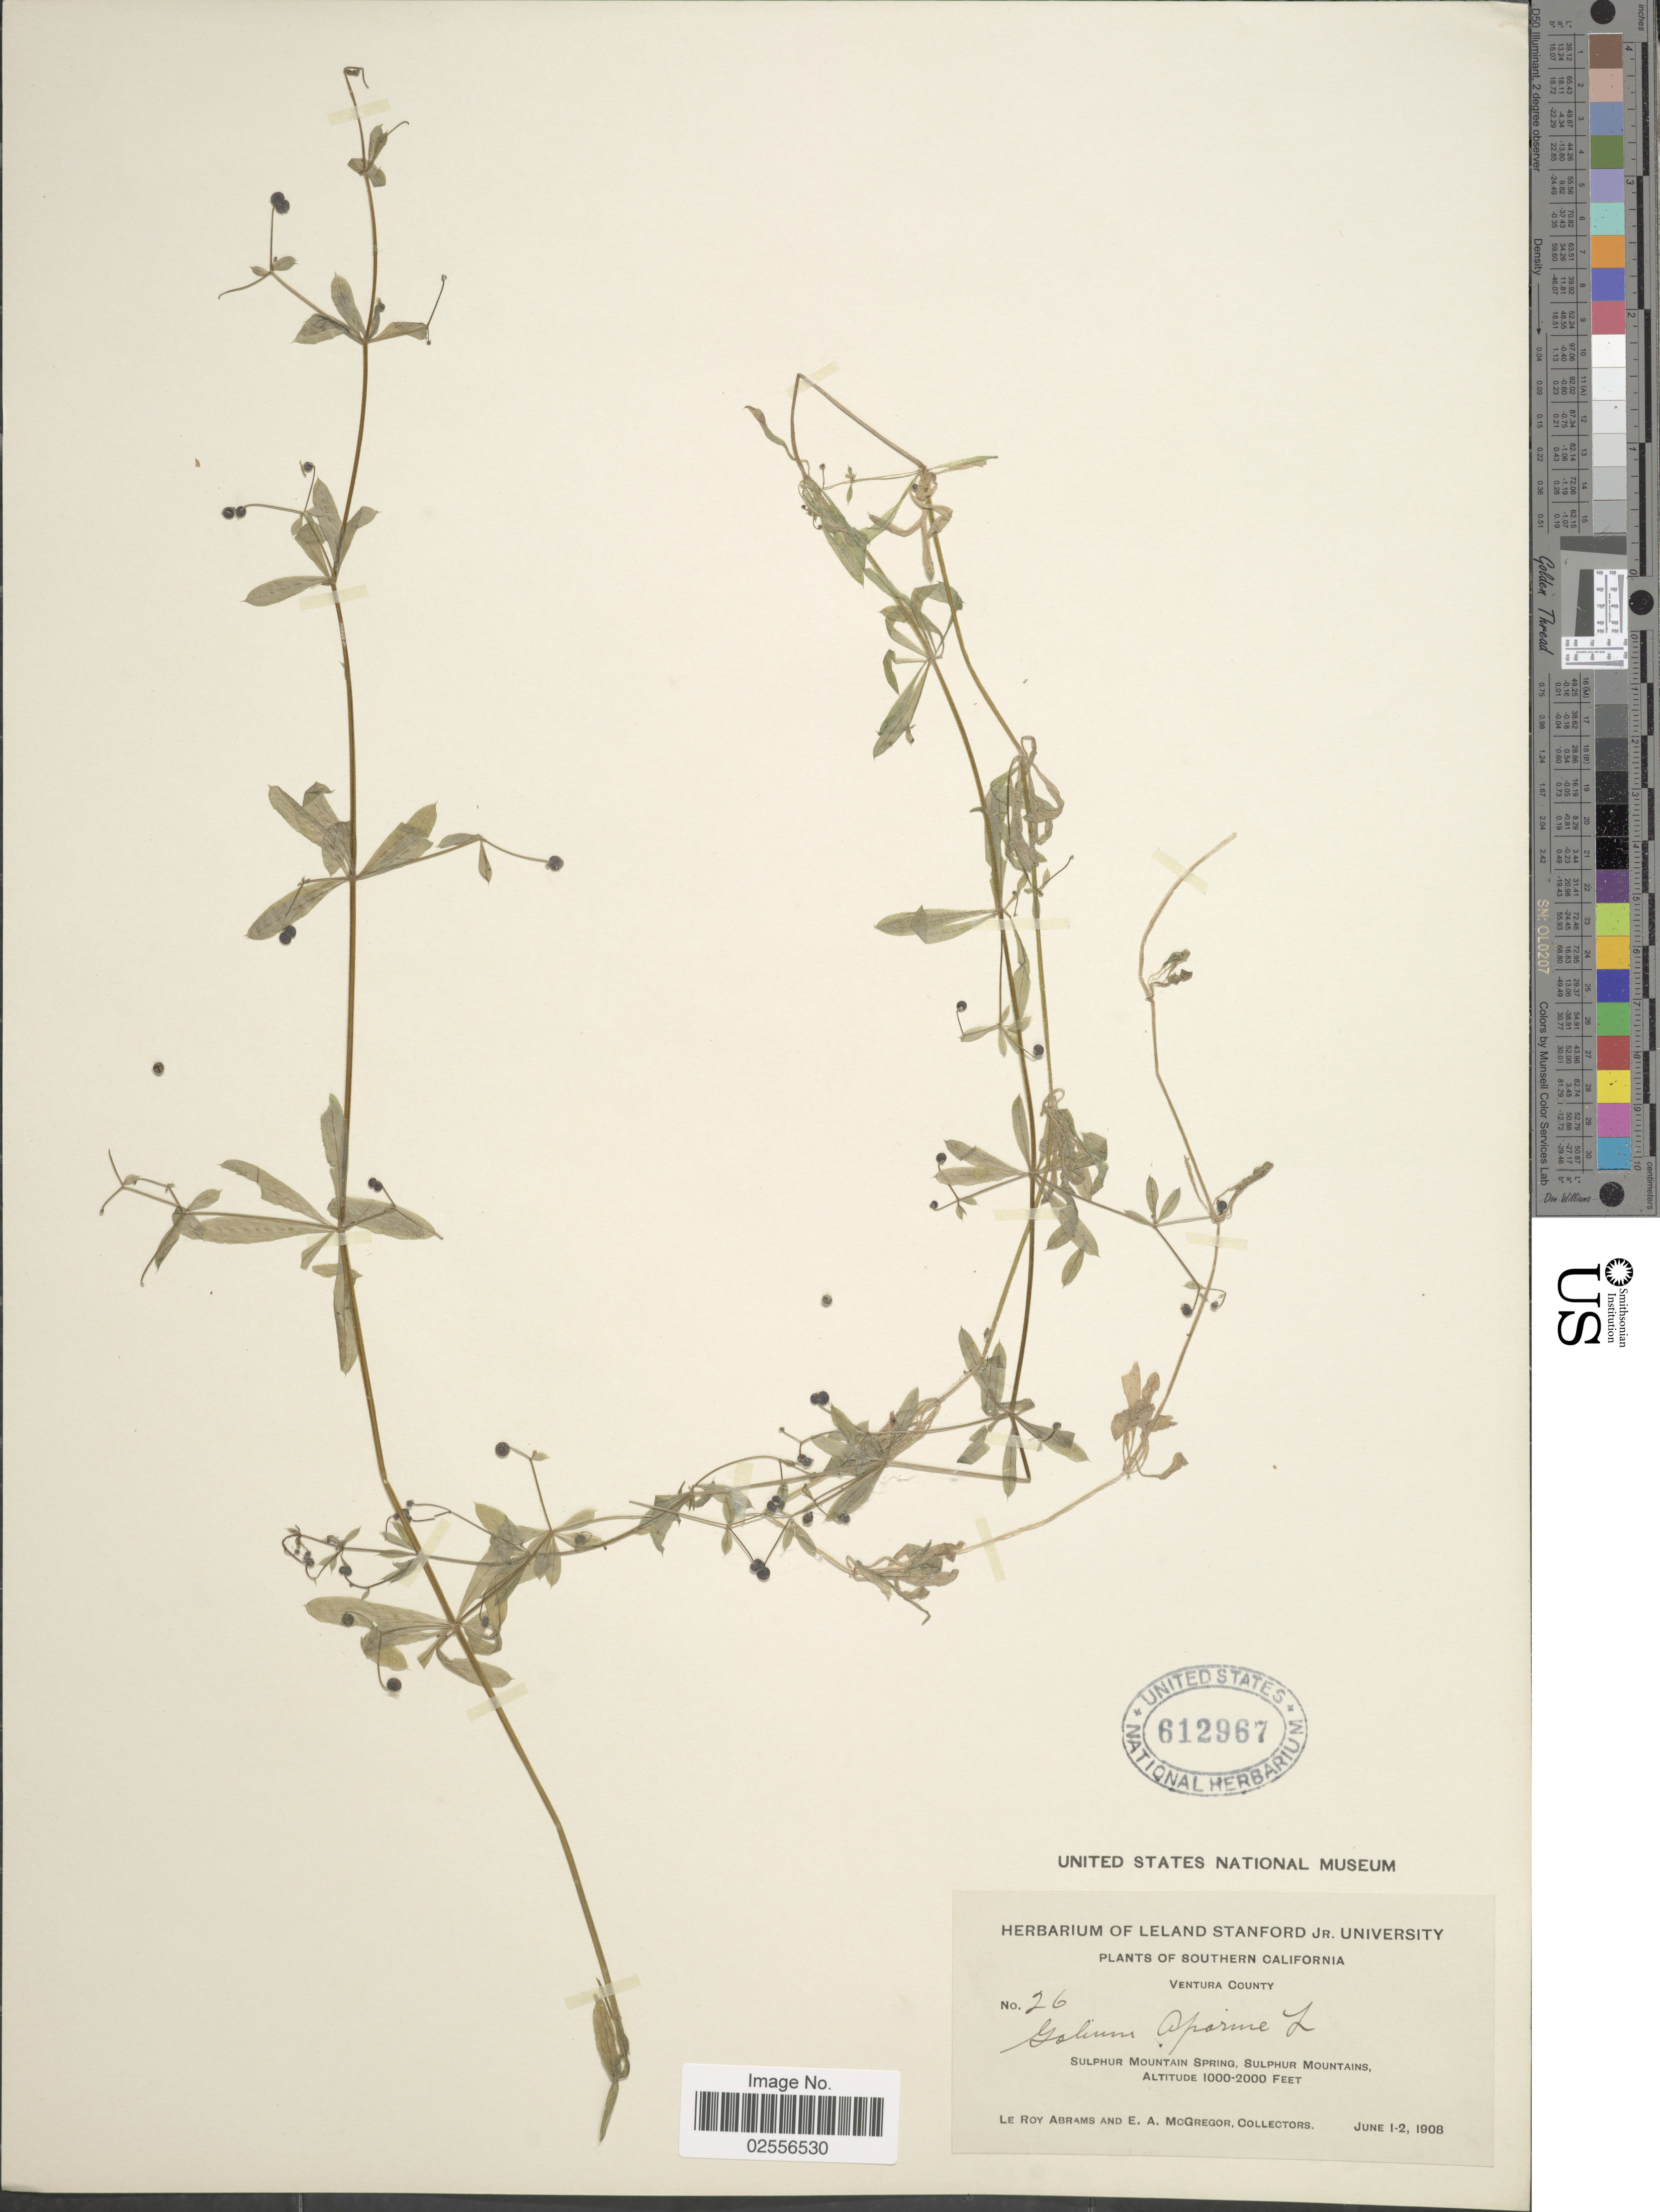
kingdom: Plantae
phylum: Tracheophyta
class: Magnoliopsida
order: Gentianales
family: Rubiaceae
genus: Galium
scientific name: Galium aparine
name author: L.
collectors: L. Abrams & E. A. McGregor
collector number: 26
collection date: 1908-06-01/1908-06-02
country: United States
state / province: California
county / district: Ventura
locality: Southern California, Ventura County, Sulphur Mountain Spring, Sulphur Mountains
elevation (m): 305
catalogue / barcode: US 612967